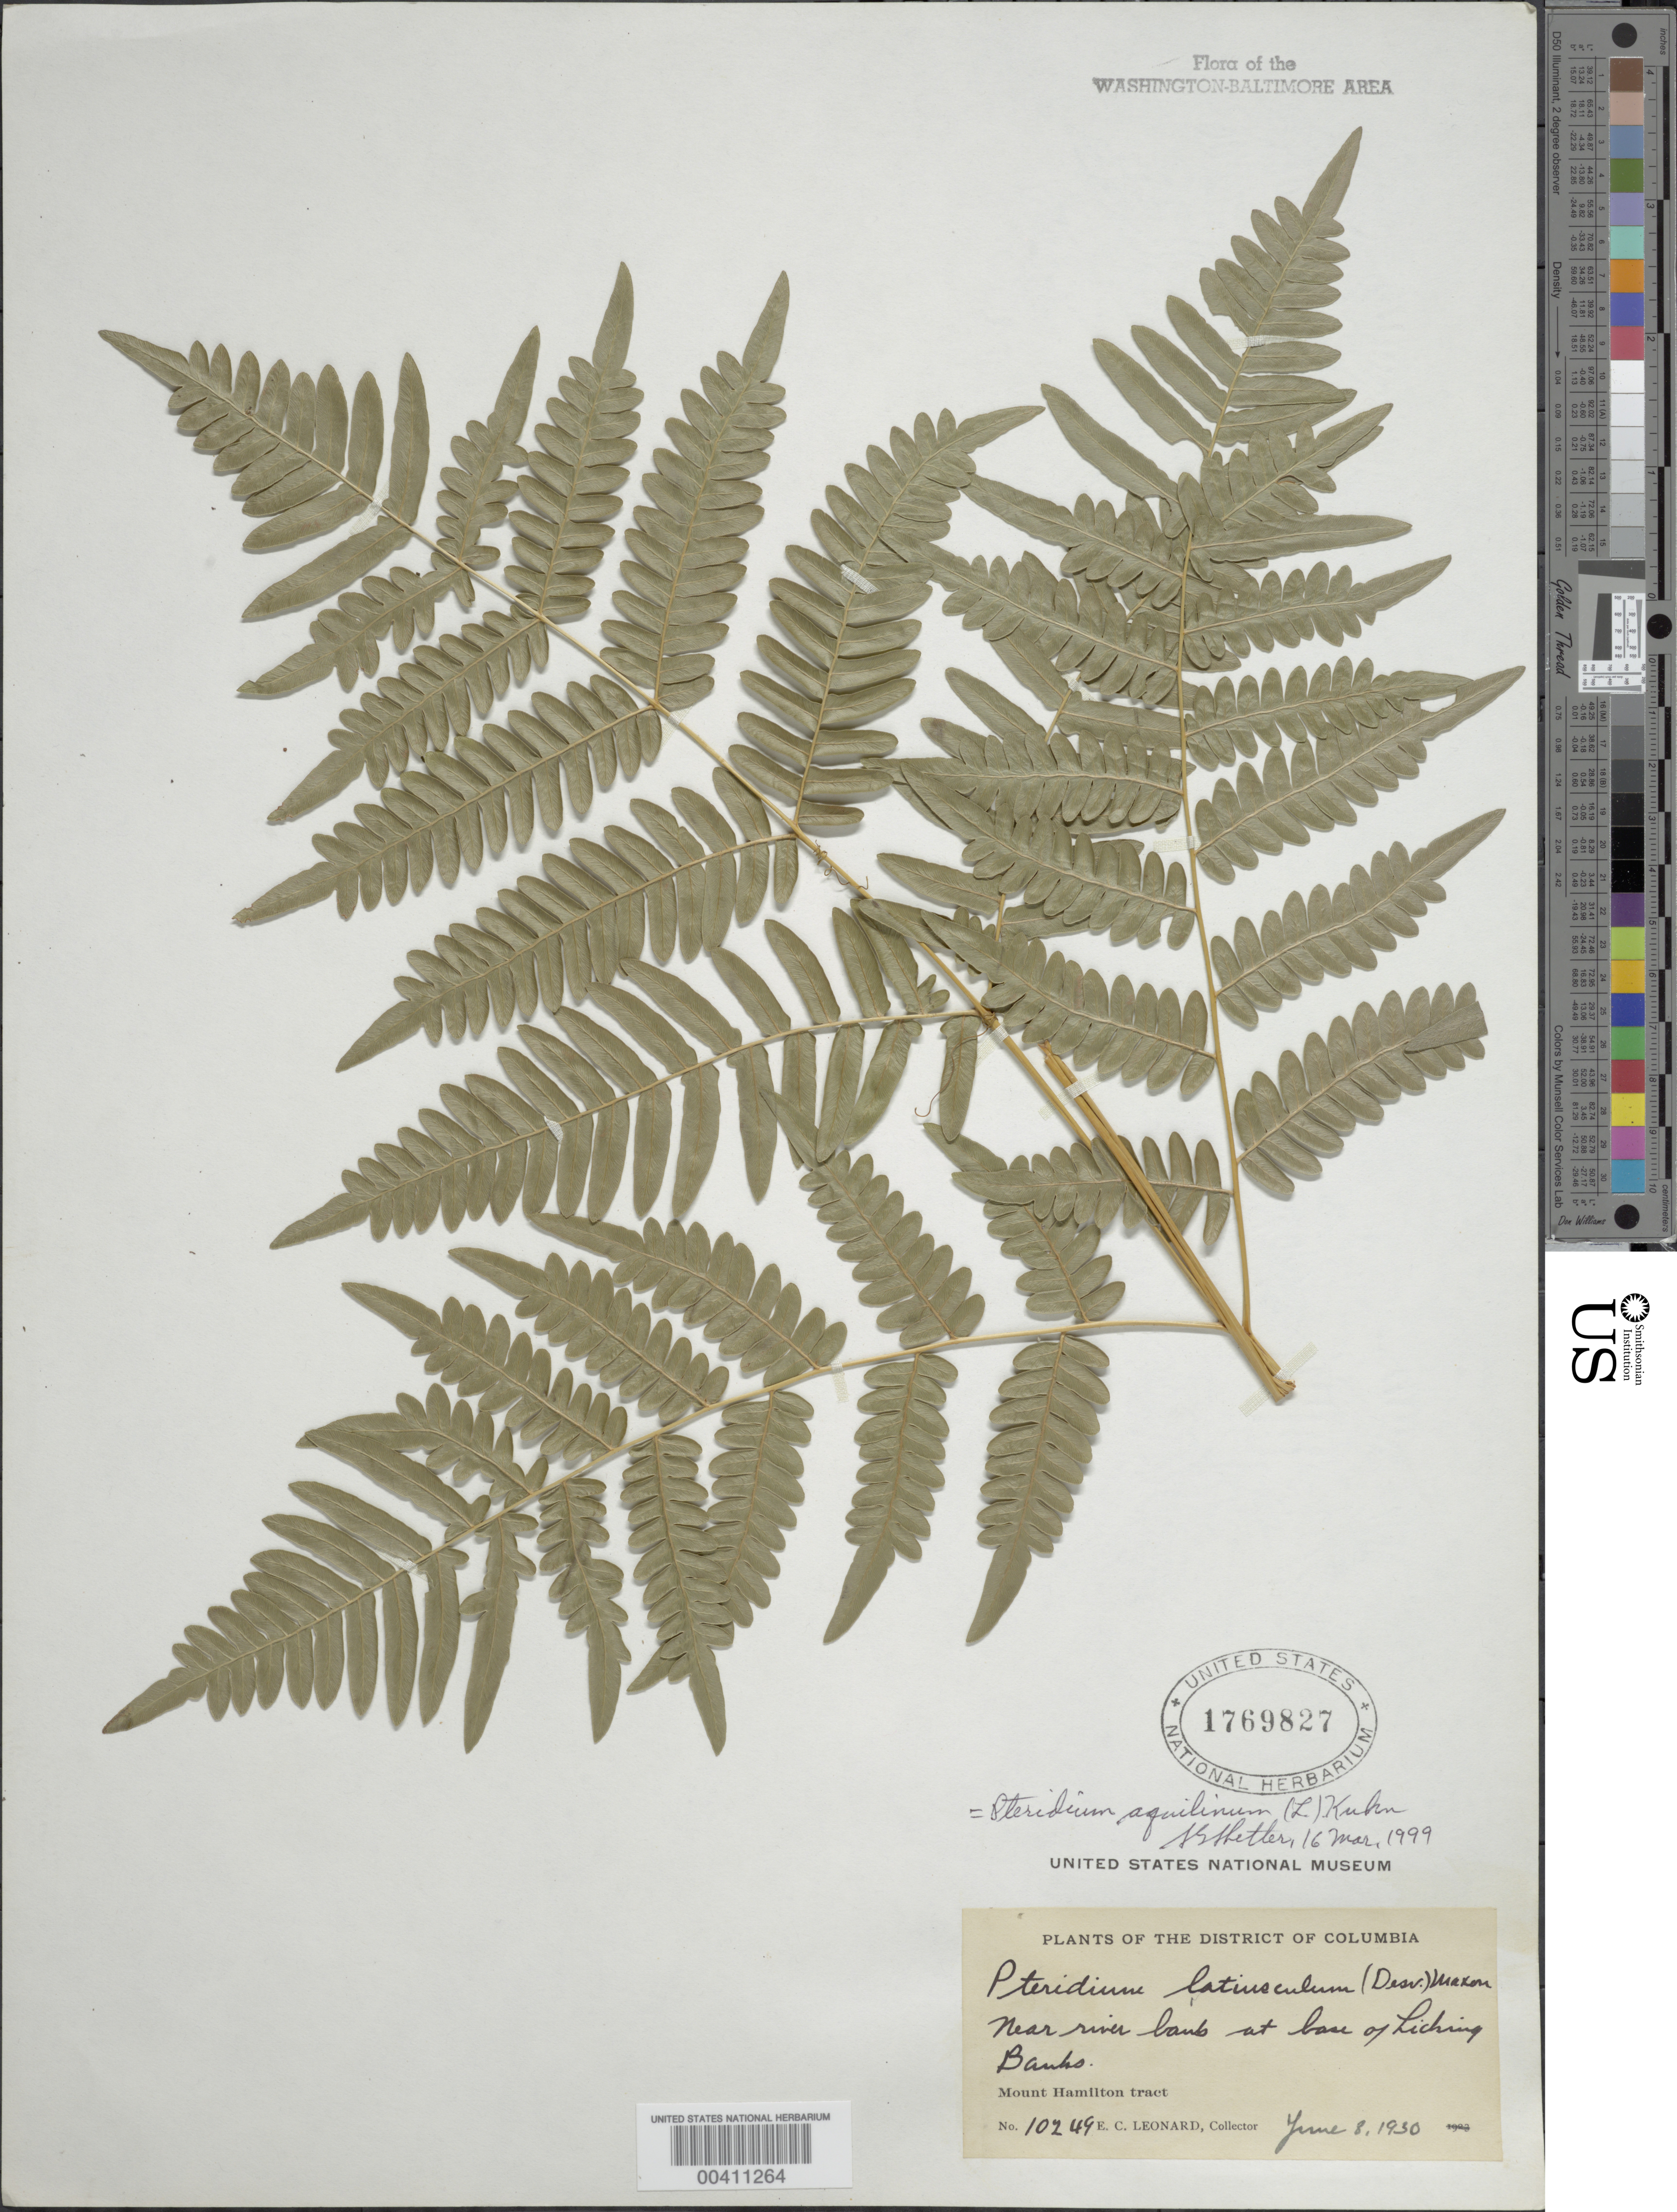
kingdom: Plantae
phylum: Tracheophyta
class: Polypodiopsida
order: Polypodiales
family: Dennstaedtiaceae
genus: Pteridium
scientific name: Pteridium aquilinum var. latiusculum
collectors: E. C. Leonard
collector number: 10249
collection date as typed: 08 Jun 1930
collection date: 1930-06-08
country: United States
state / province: District of Columbia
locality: Licking banks, Mount Hamilton Tract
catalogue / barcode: US 1769827